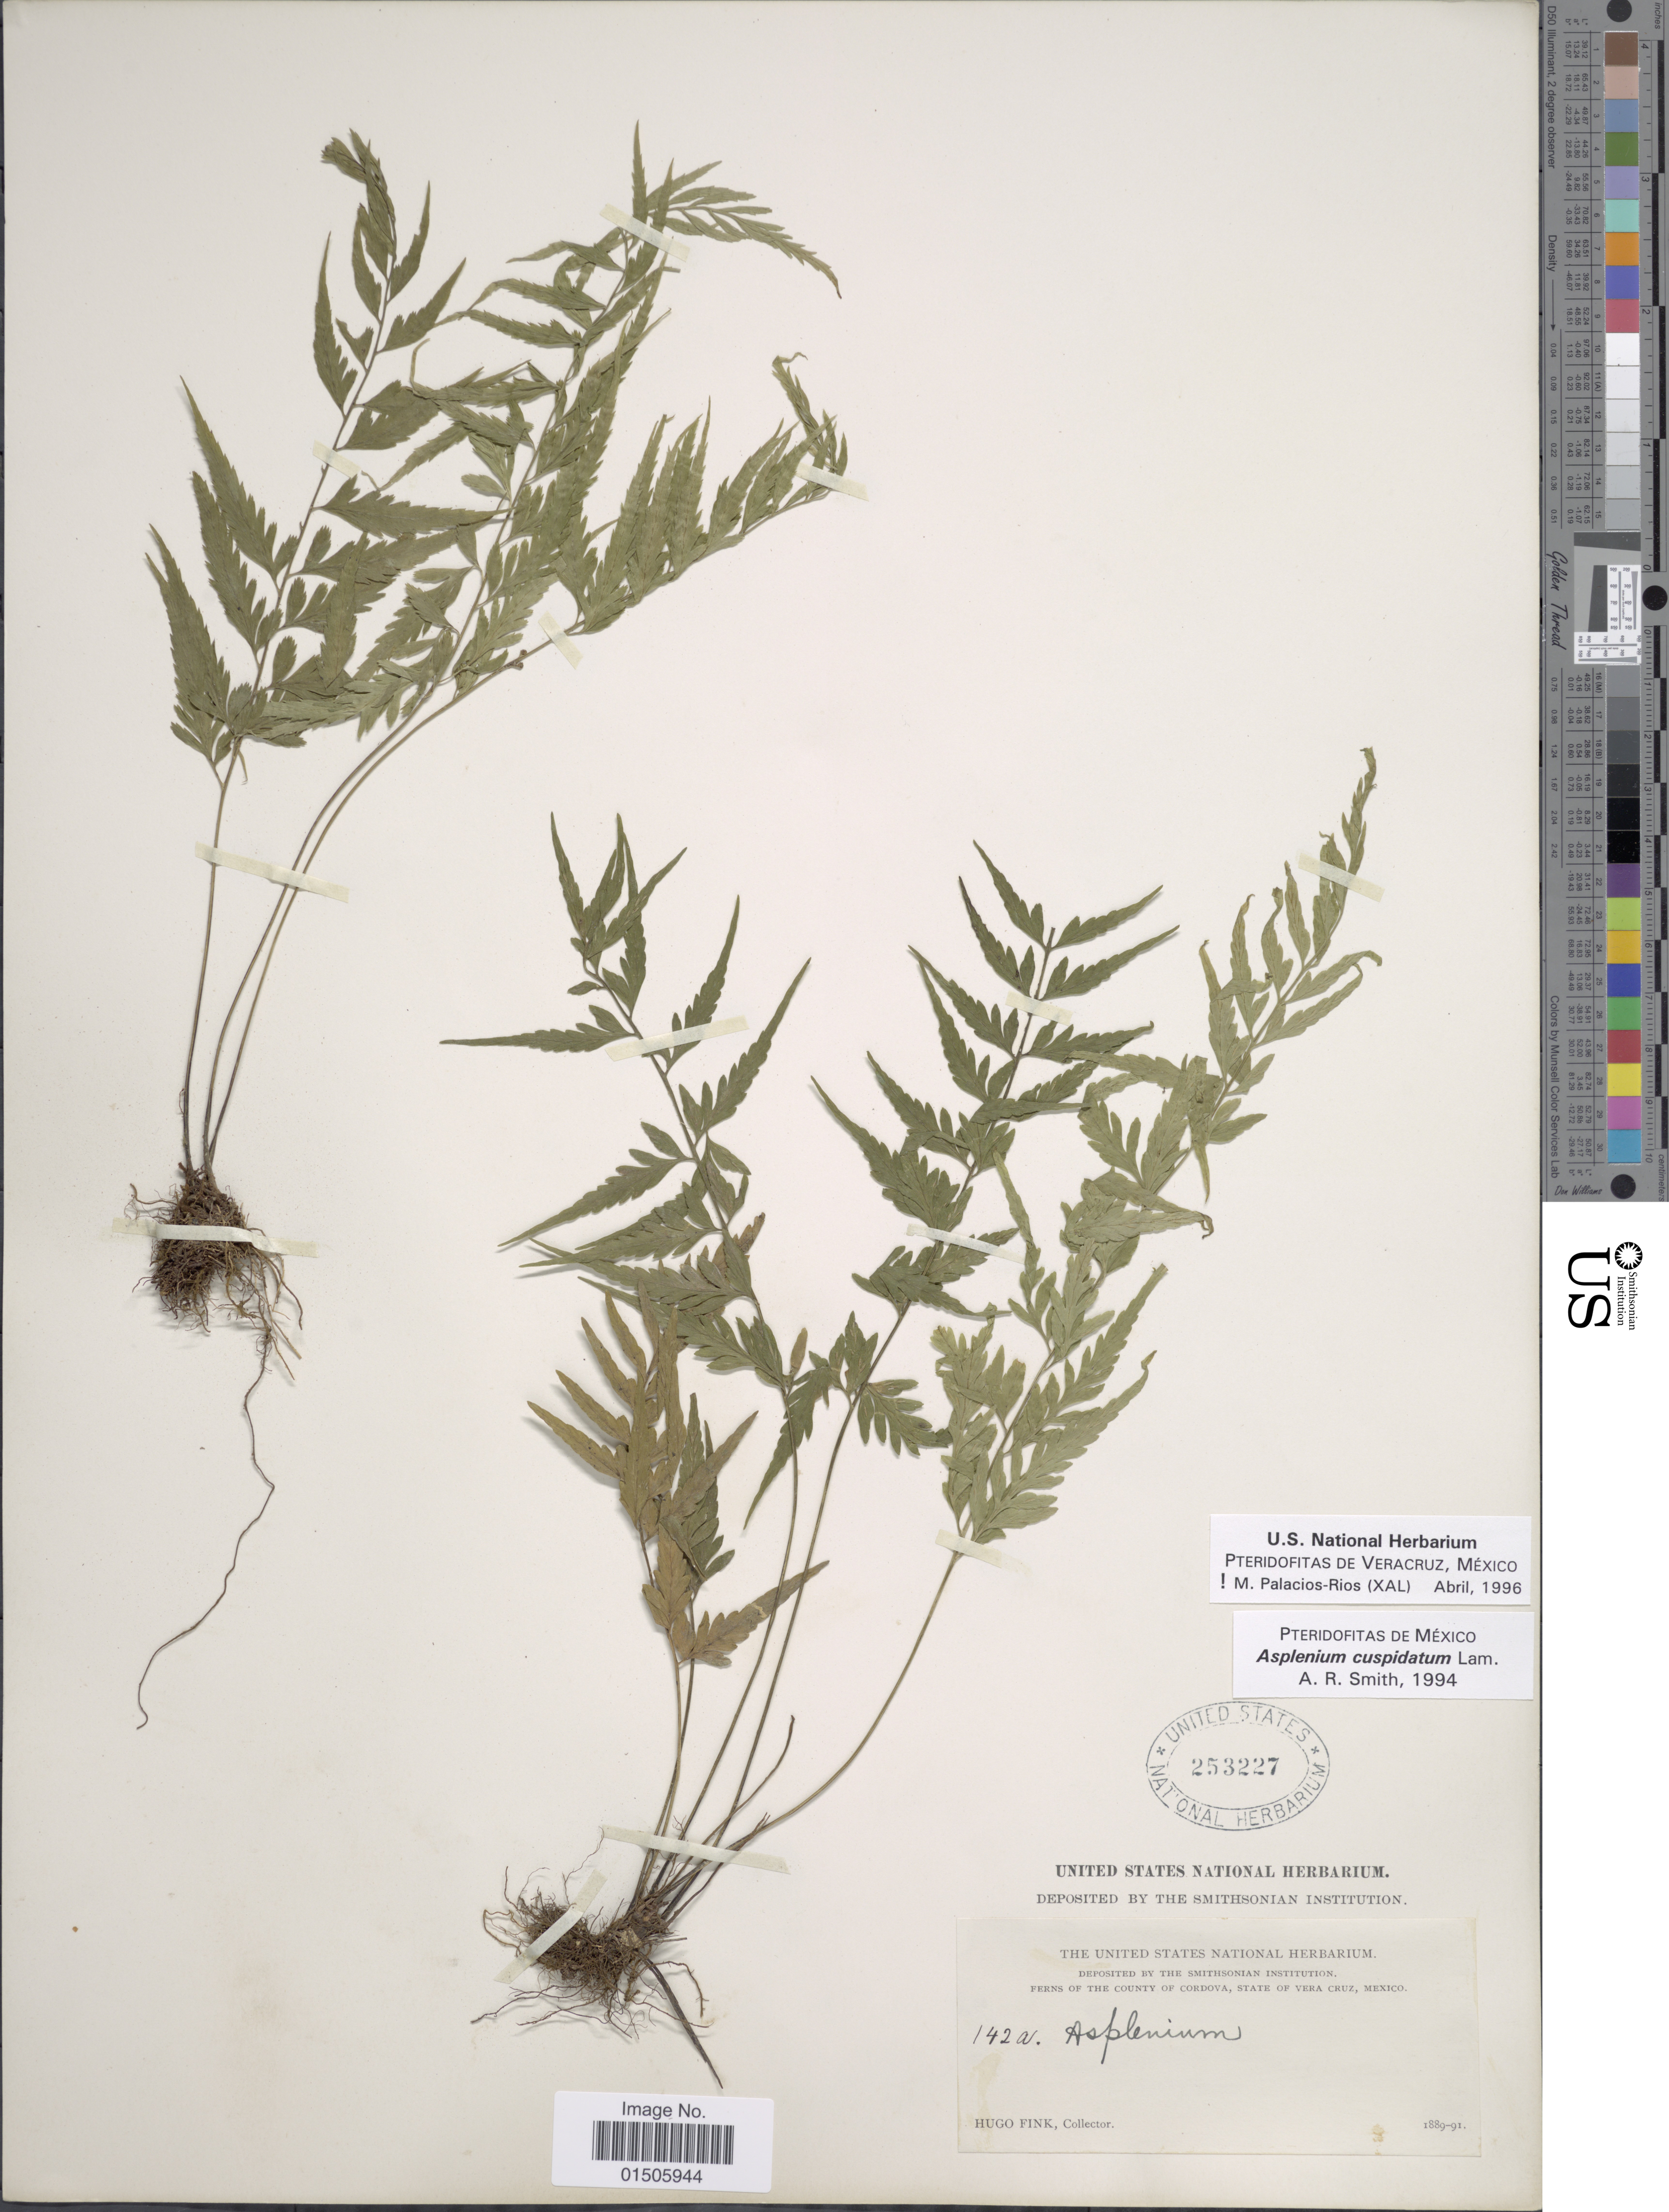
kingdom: Plantae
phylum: Tracheophyta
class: Polypodiopsida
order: Polypodiales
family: Aspleniaceae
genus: Asplenium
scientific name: Asplenium cuspidatum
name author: Lam.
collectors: H. Fink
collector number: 142a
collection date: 1889/1891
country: Mexico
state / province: Veracruz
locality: Ferns of the county of Cordova, State of Vera Cruz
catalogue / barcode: US 253227